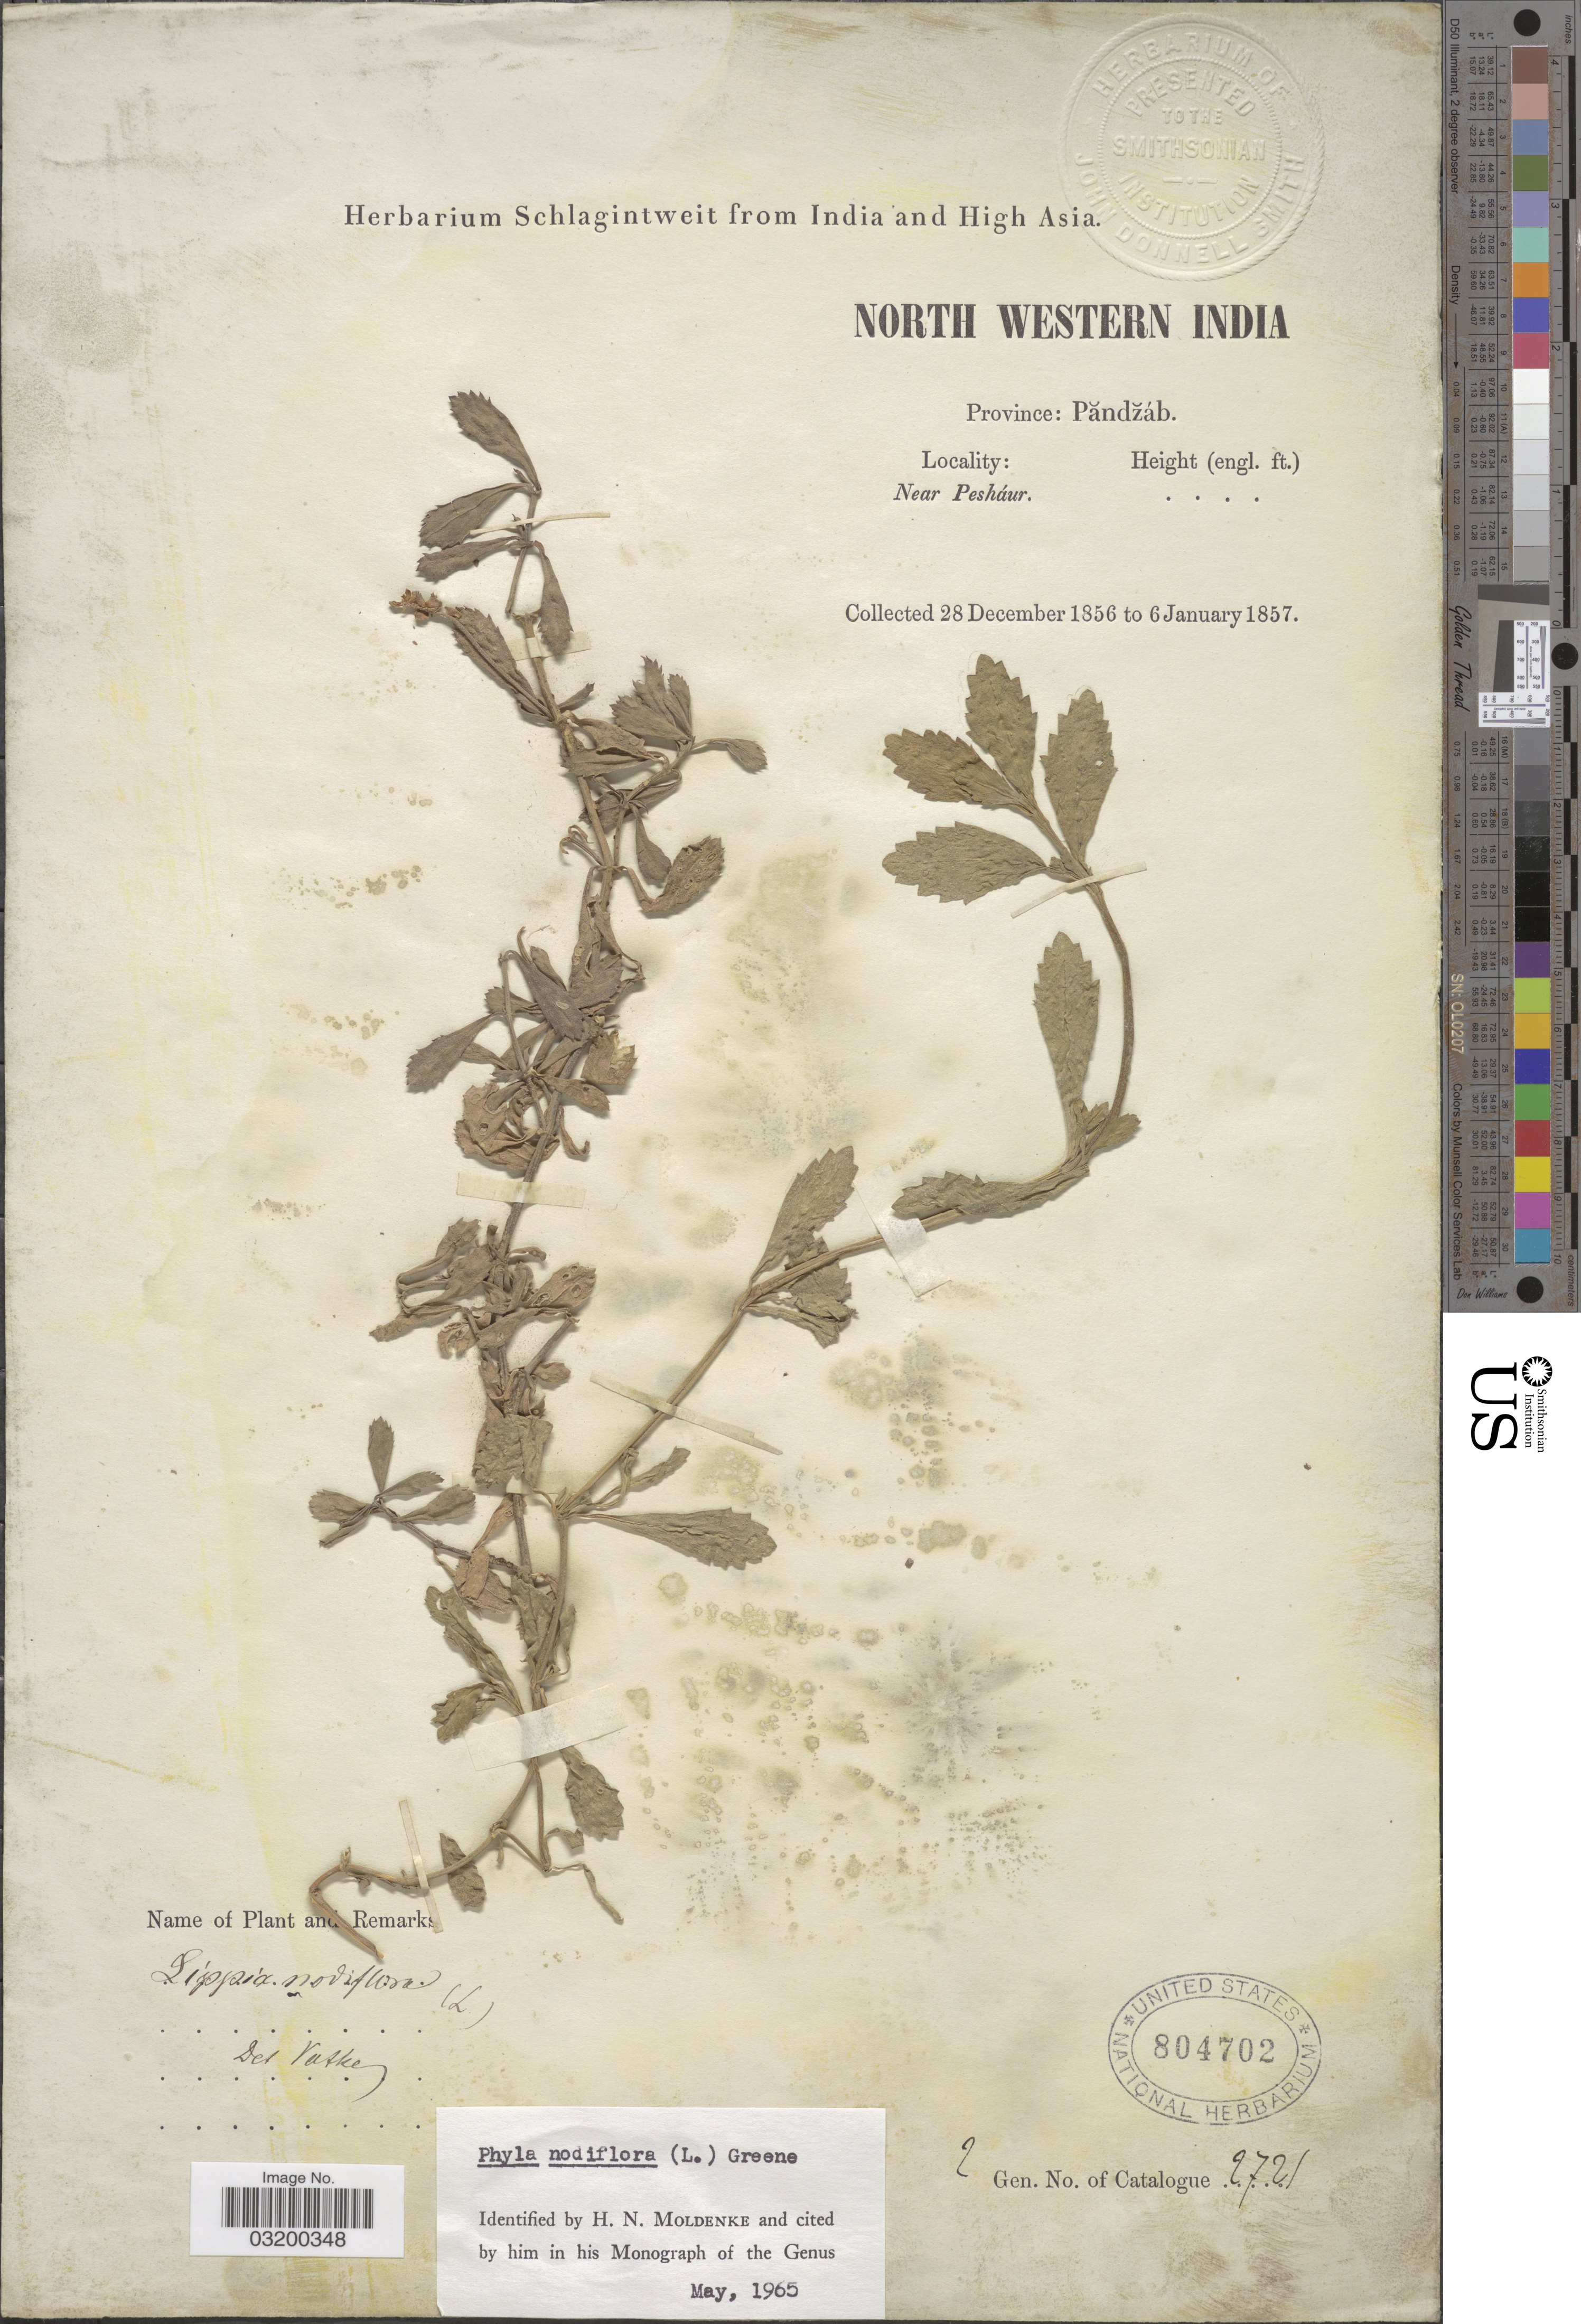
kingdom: Plantae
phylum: Tracheophyta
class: Magnoliopsida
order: Lamiales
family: Verbenaceae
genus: Phyla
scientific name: Phyla nodiflora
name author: (L.) Greene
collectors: ex herb. Schlagintweit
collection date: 1856-12-28/1857-01-06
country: India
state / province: Punjab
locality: North Western India. Province: Păndžáb. Near Pesháur.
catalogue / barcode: US 804702